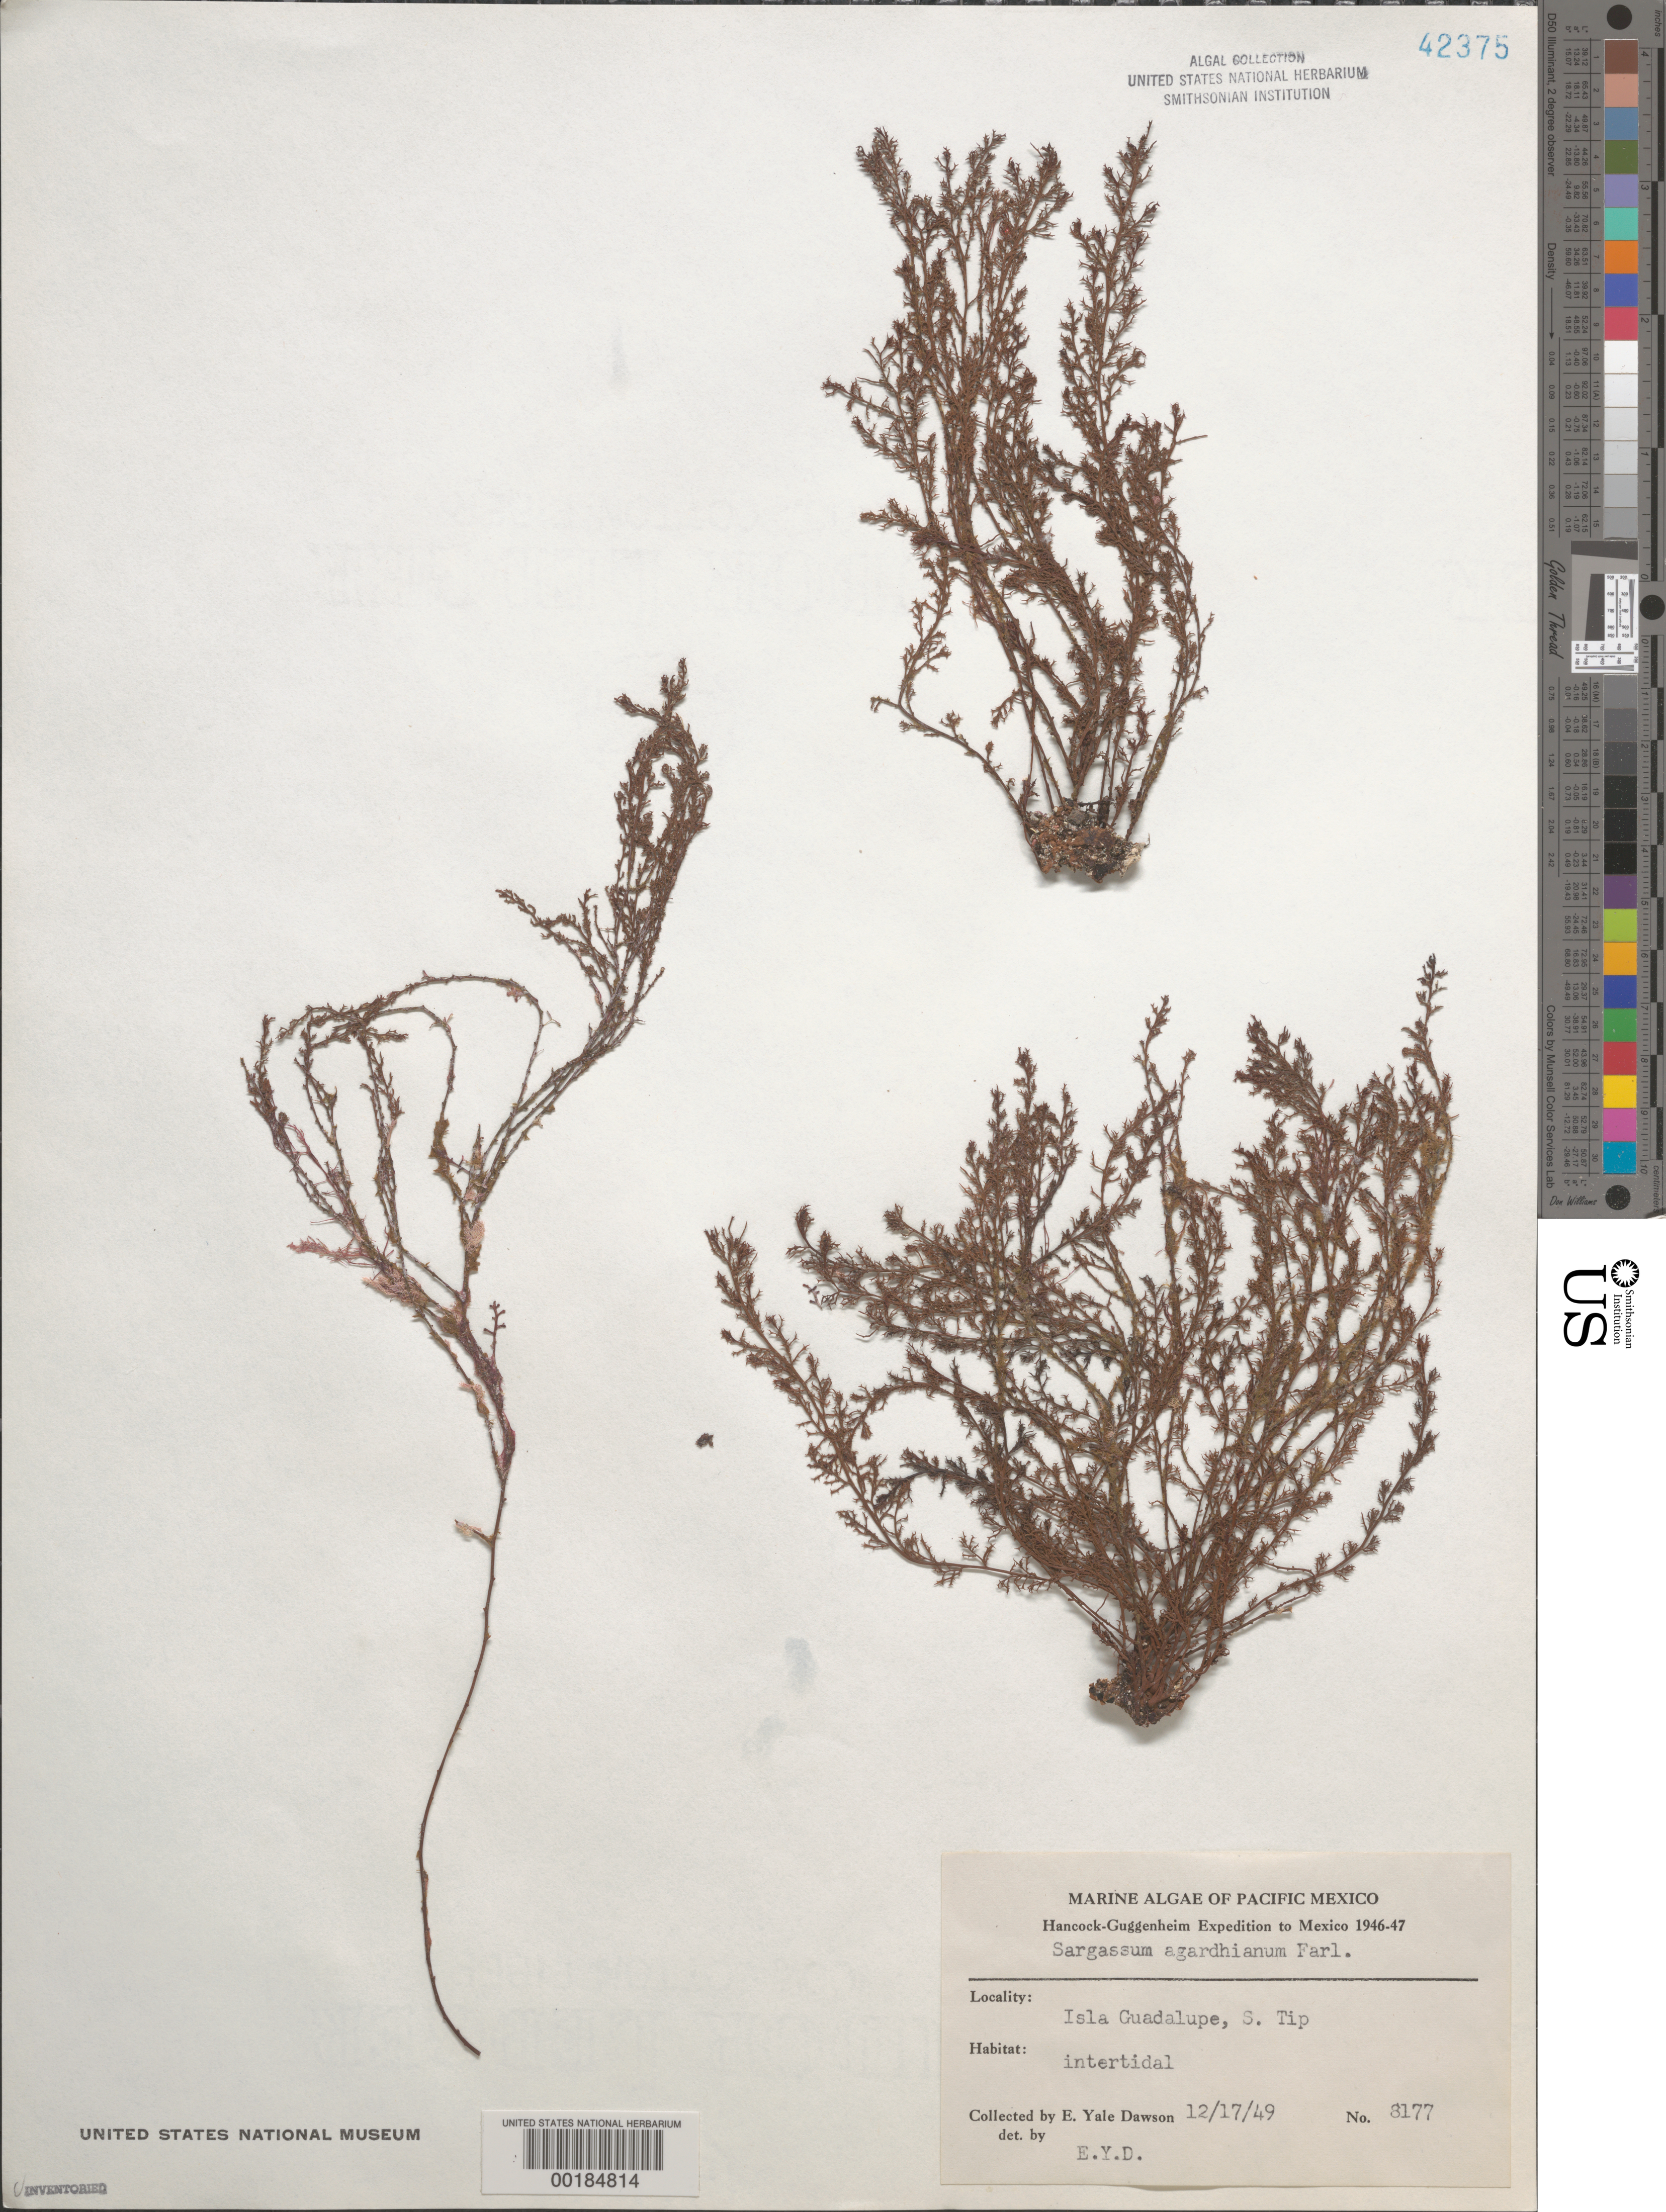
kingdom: Chromista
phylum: Ochrophyta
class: Phaeophyceae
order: Fucales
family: Sargassaceae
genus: Sargassum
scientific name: Sargassum agardhianum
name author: Farl. in J. Agardh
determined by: Dawson, E. Y.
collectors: E. Y. Dawson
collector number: EYD 8177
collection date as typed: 17 December 1949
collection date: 1949-12-17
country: Mexico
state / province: Baja California Norte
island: Isla Guadalupe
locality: southern tip, Guadalupe island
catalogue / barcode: US 42375